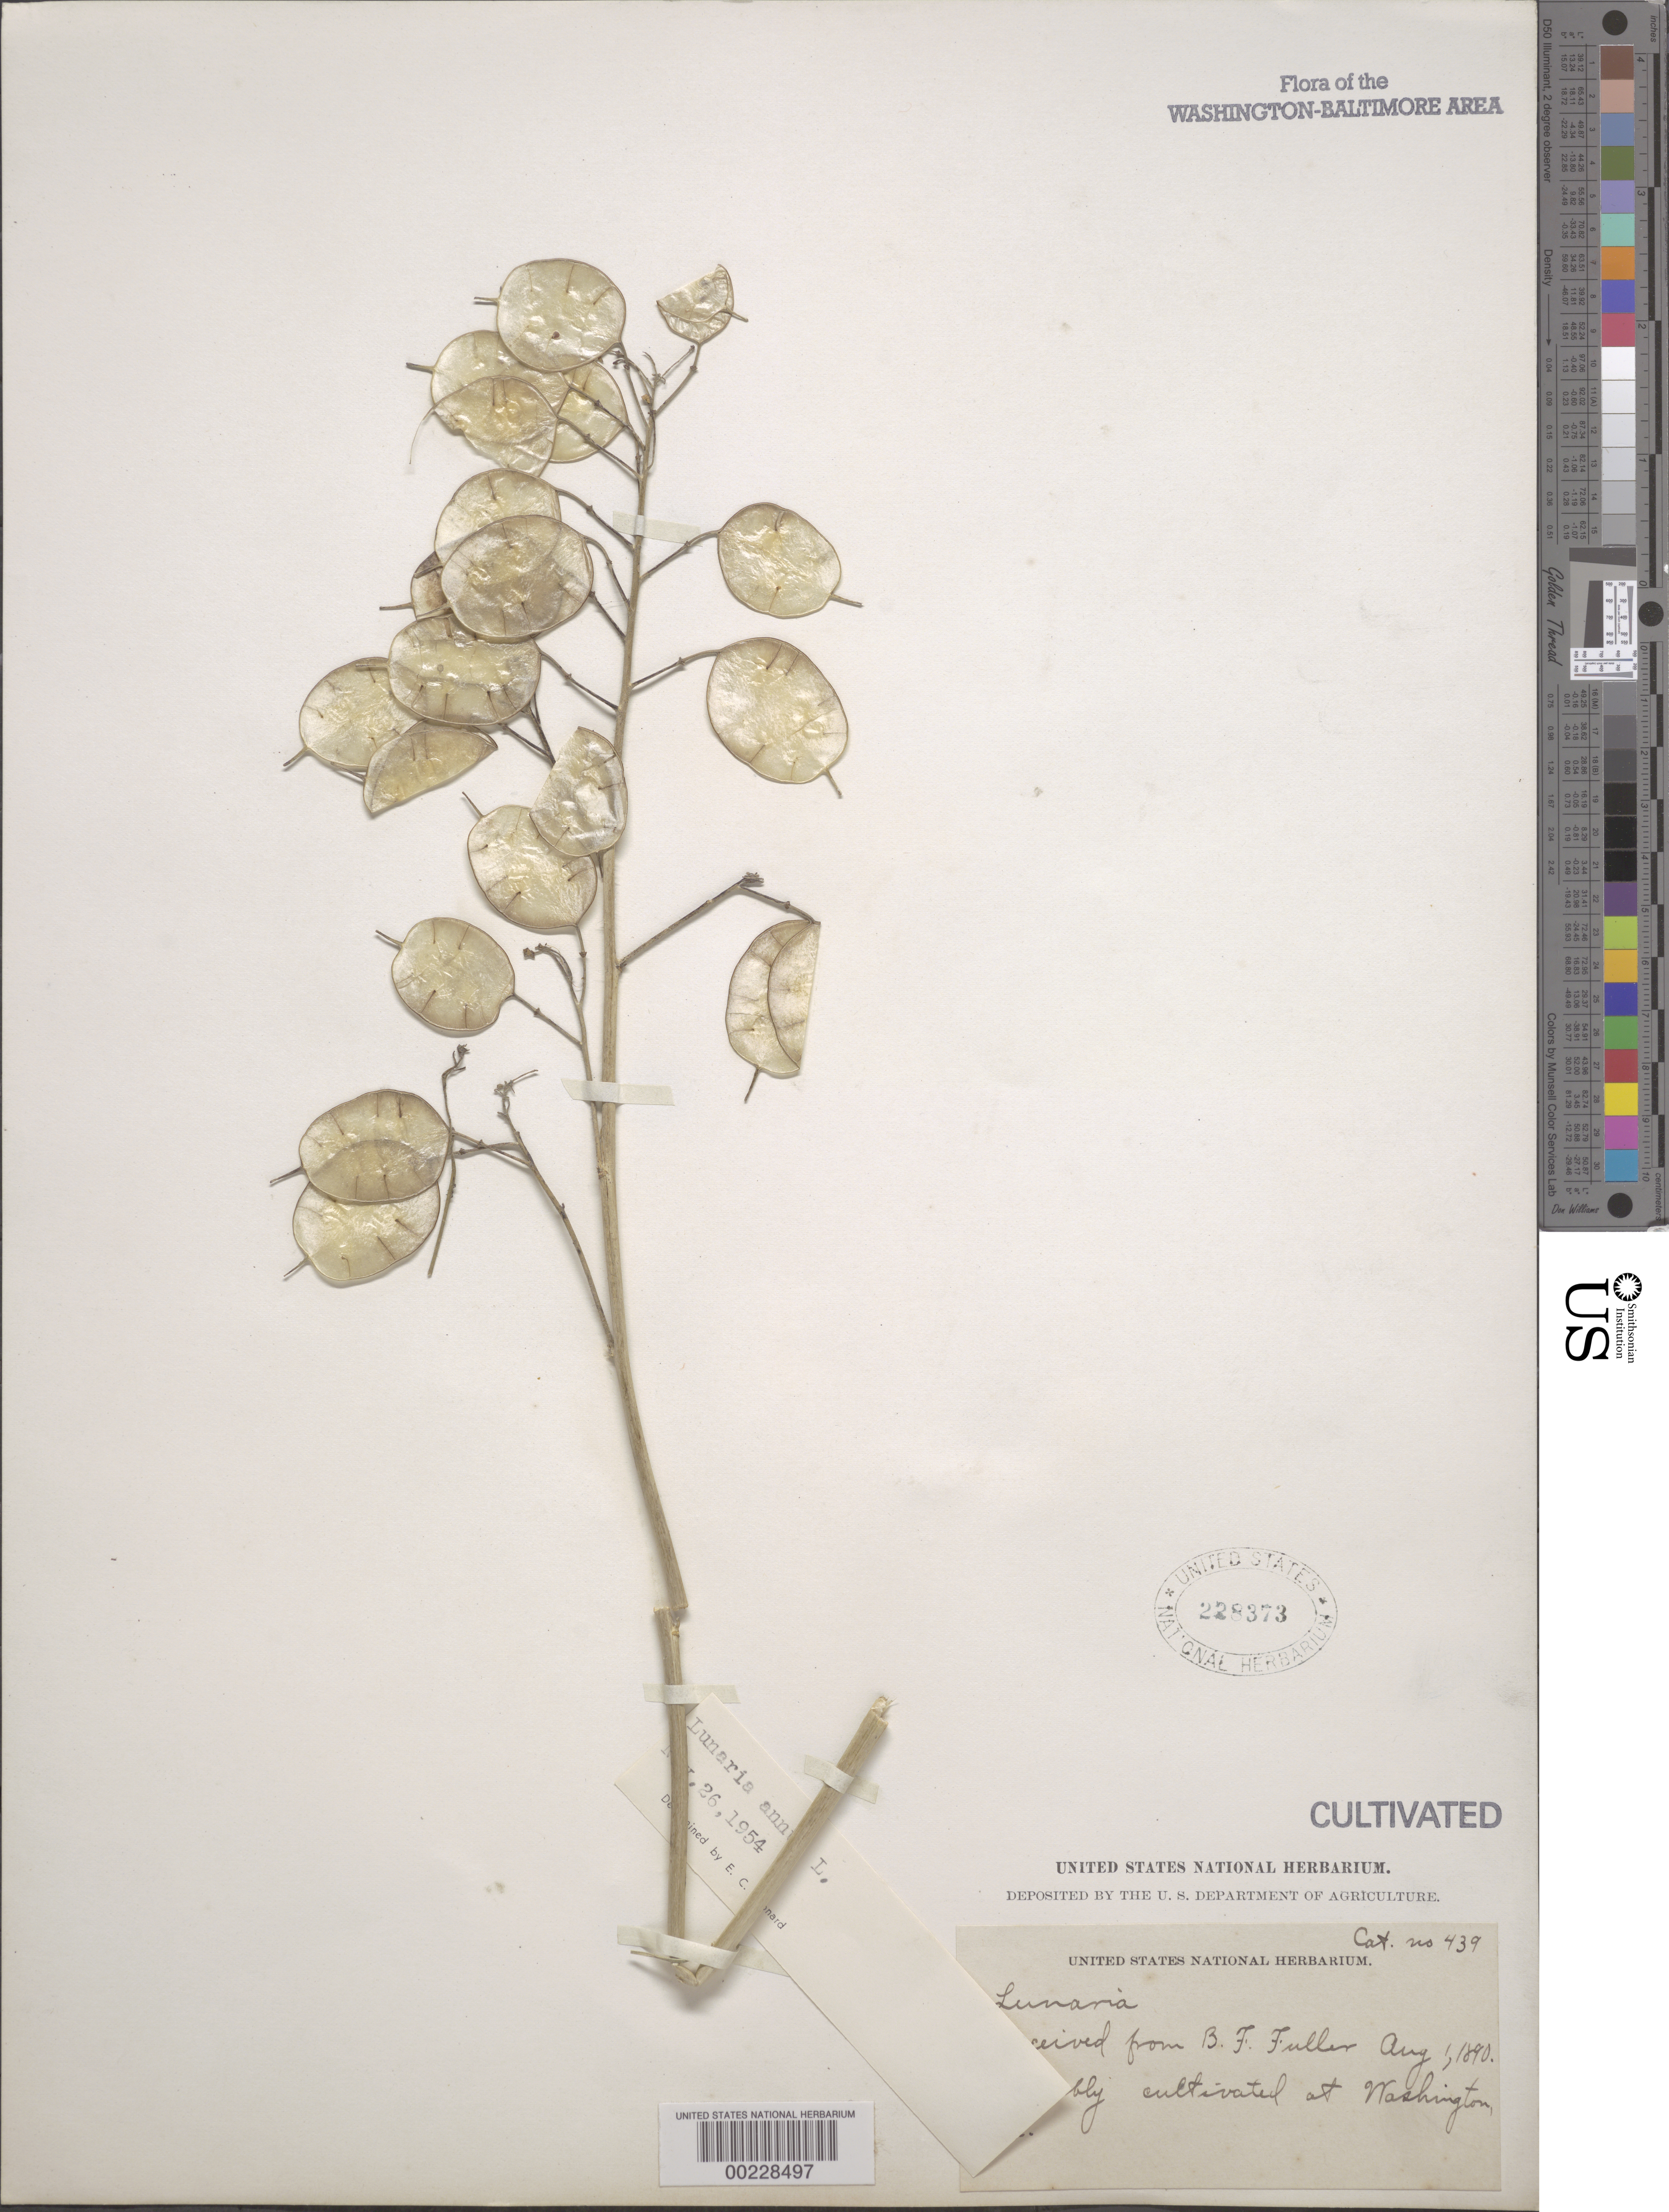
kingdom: Plantae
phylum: Tracheophyta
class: Magnoliopsida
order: Brassicales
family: Brassicaceae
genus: Lunaria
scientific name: Lunaria annua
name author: L.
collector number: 439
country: United States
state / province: District of Columbia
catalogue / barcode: US 228373